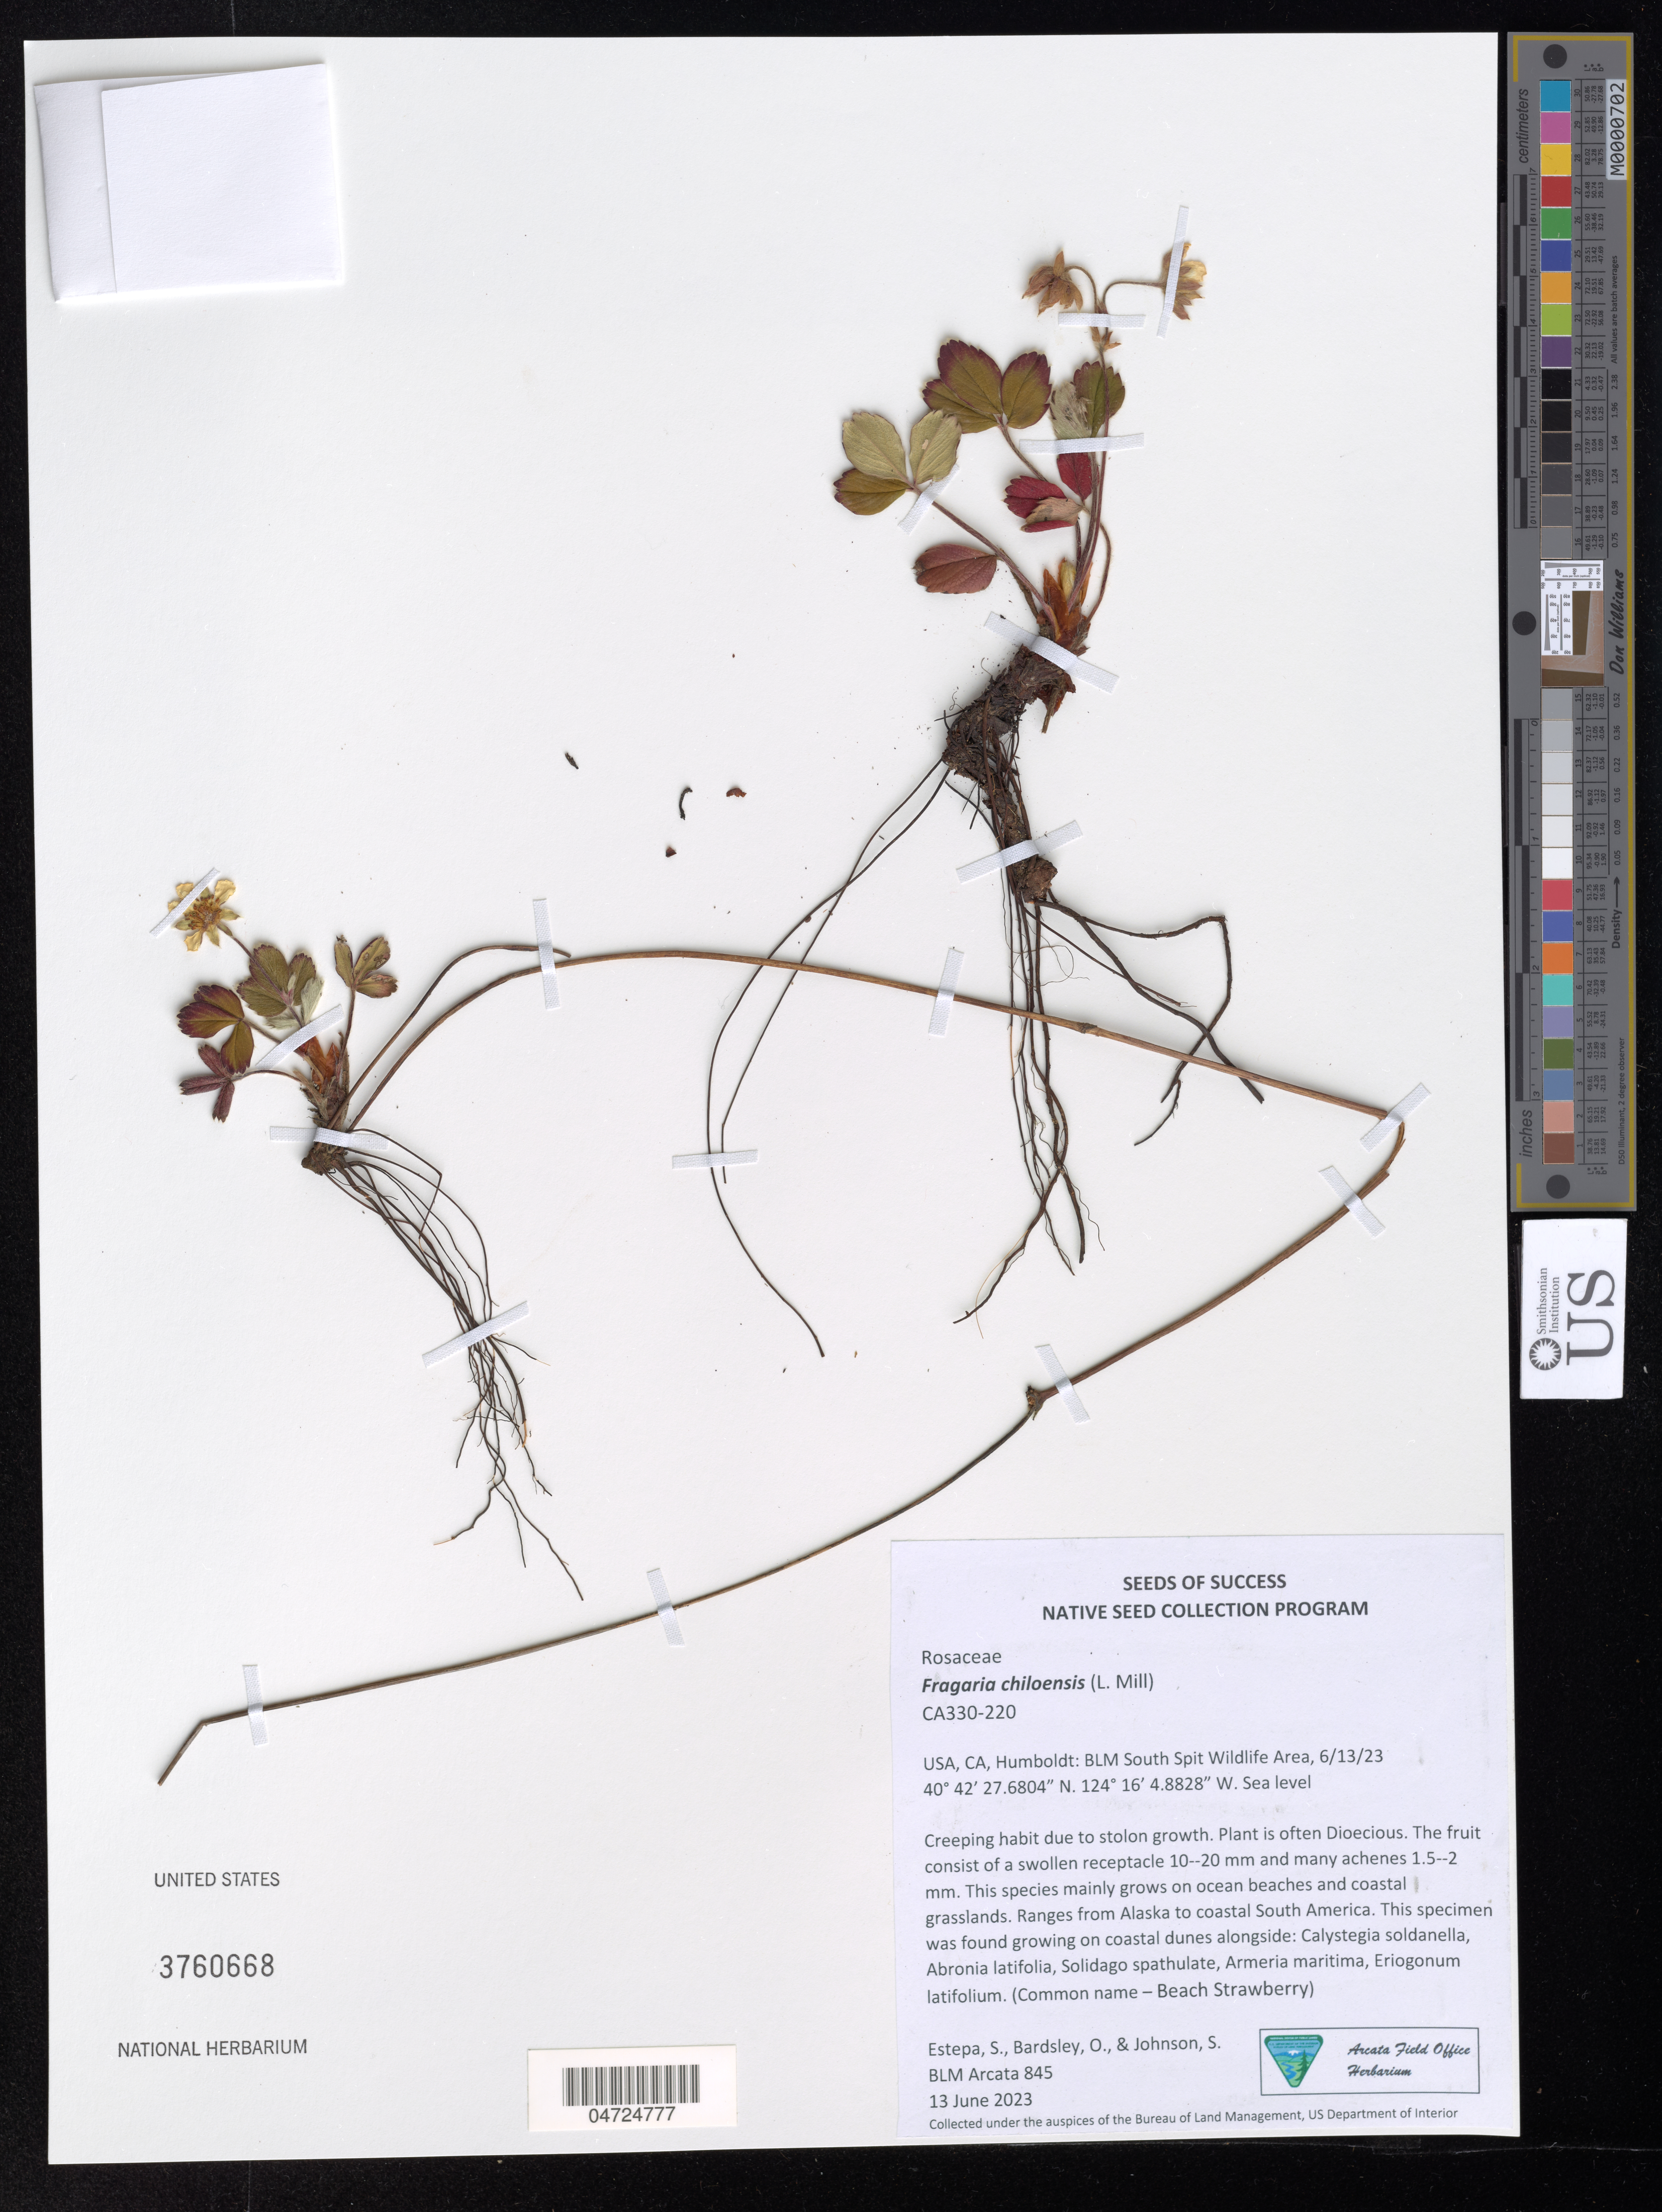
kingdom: Plantae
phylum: Tracheophyta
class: Magnoliopsida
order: Rosales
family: Rosaceae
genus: Fragaria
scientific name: Fragaria chiloensis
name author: (L.) Mill.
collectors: S. Estepa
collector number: BLM Arcata 845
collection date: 2023-06-13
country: United States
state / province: California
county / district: Humboldt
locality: CA, Humboldt: BLM South Spit Wildlife Area, 6/13/23.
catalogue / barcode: US 3760668